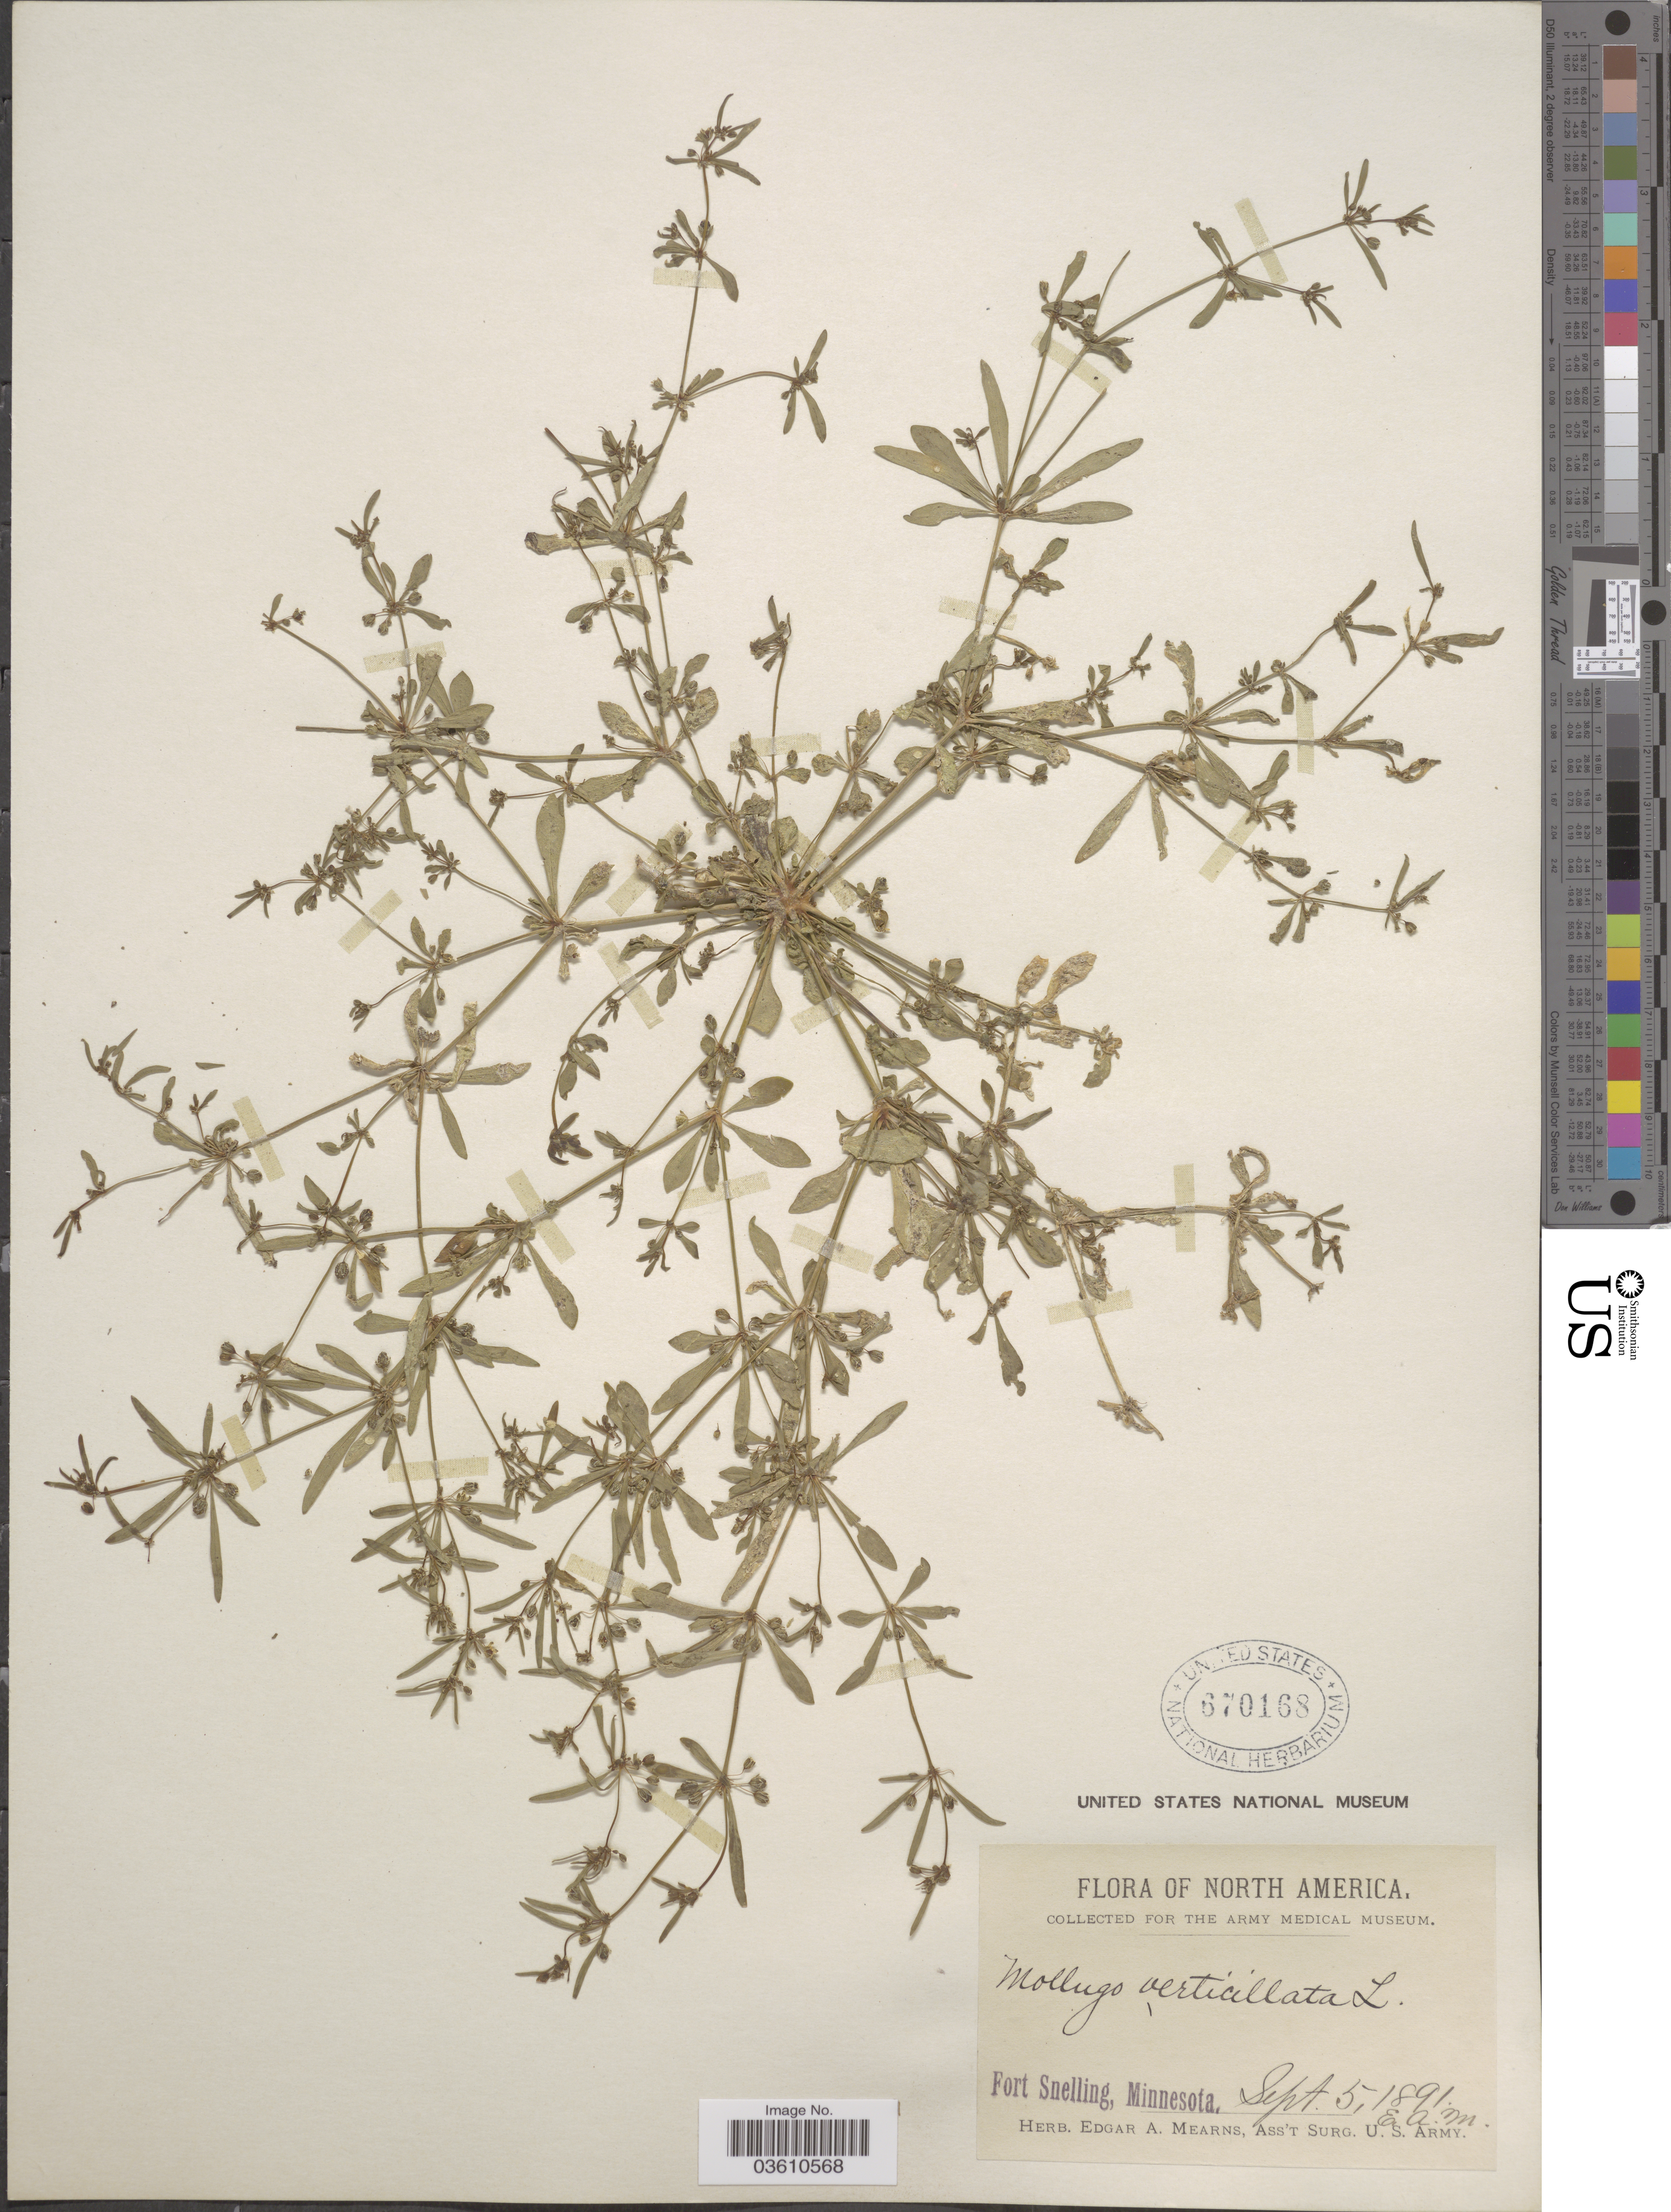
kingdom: Plantae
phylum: Tracheophyta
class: Magnoliopsida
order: Caryophyllales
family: Molluginaceae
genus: Mollugo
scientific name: Mollugo verticillata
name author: L.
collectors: E. A. Mearns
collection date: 1891-09-05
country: United States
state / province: Minnesota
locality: Fort Snelling.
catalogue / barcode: US 670168